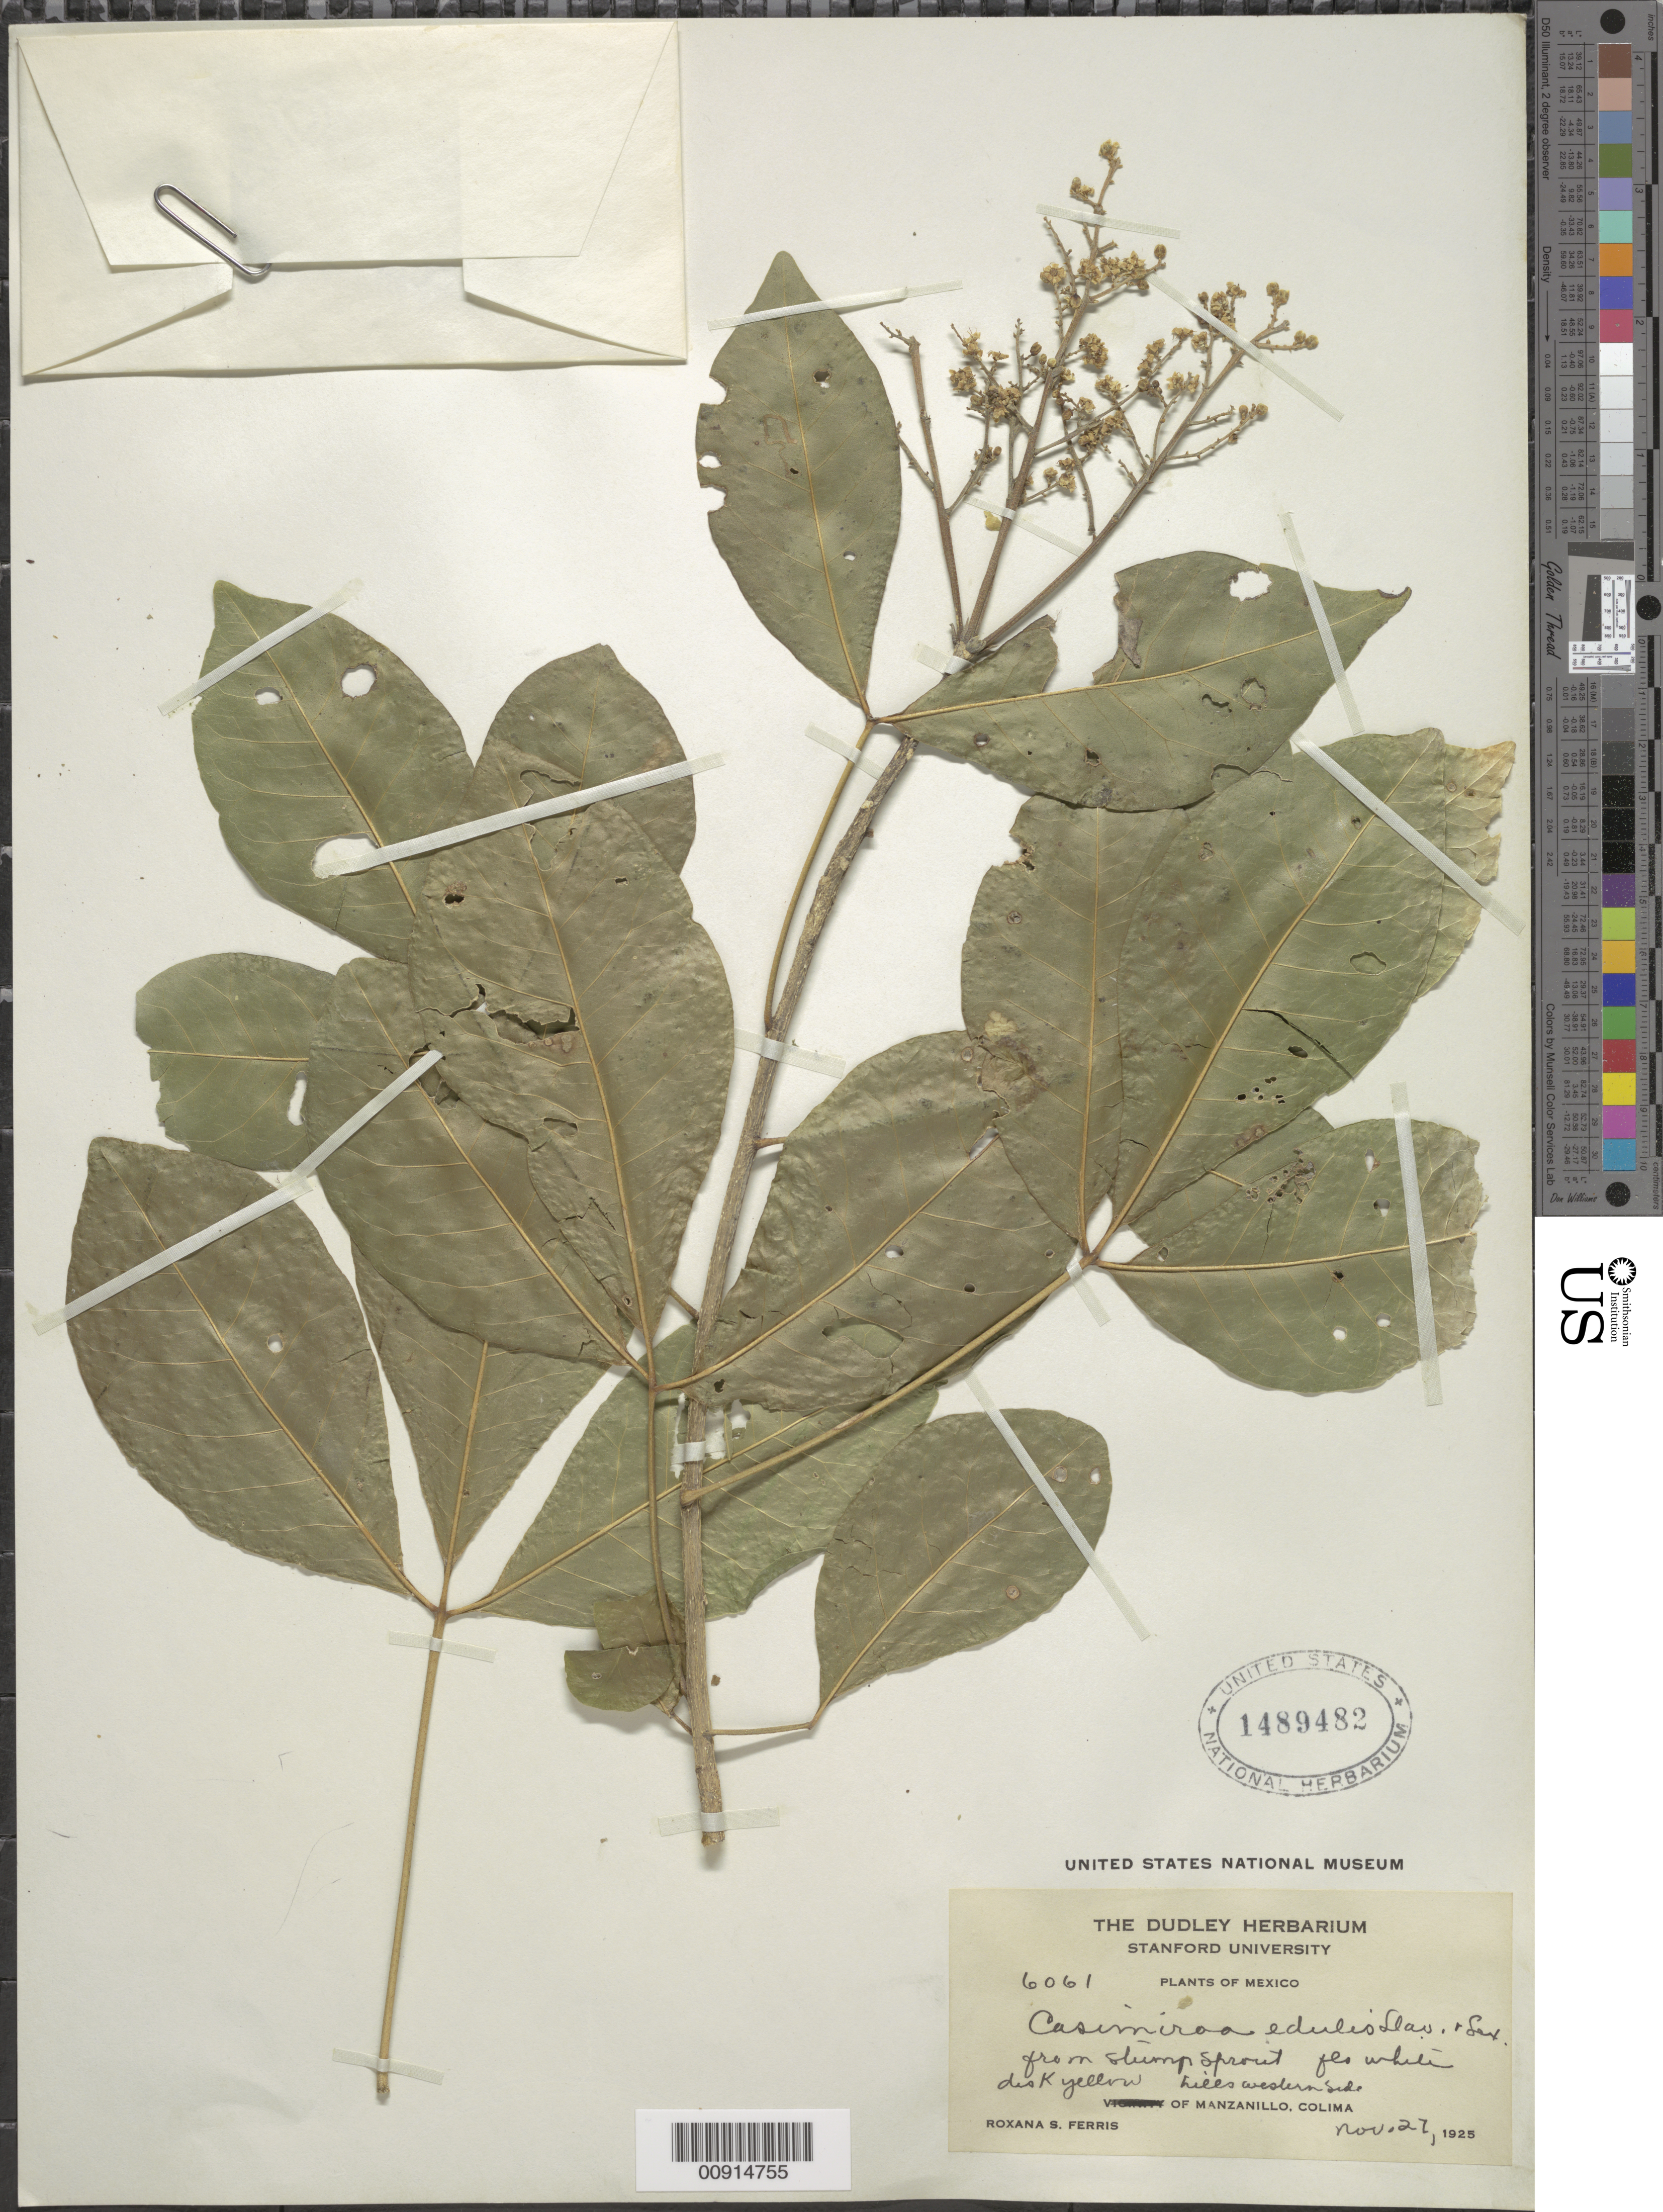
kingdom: Plantae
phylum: Tracheophyta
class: Magnoliopsida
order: Sapindales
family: Rutaceae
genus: Casimiroa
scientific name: Casimiroa edulis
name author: La Llave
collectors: R. S. Ferris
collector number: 6061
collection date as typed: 27 Nov 1925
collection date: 1925-11-27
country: Mexico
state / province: Colima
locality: Hills western side Manzanillo, Colima.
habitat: Hills.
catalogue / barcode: US 1489482